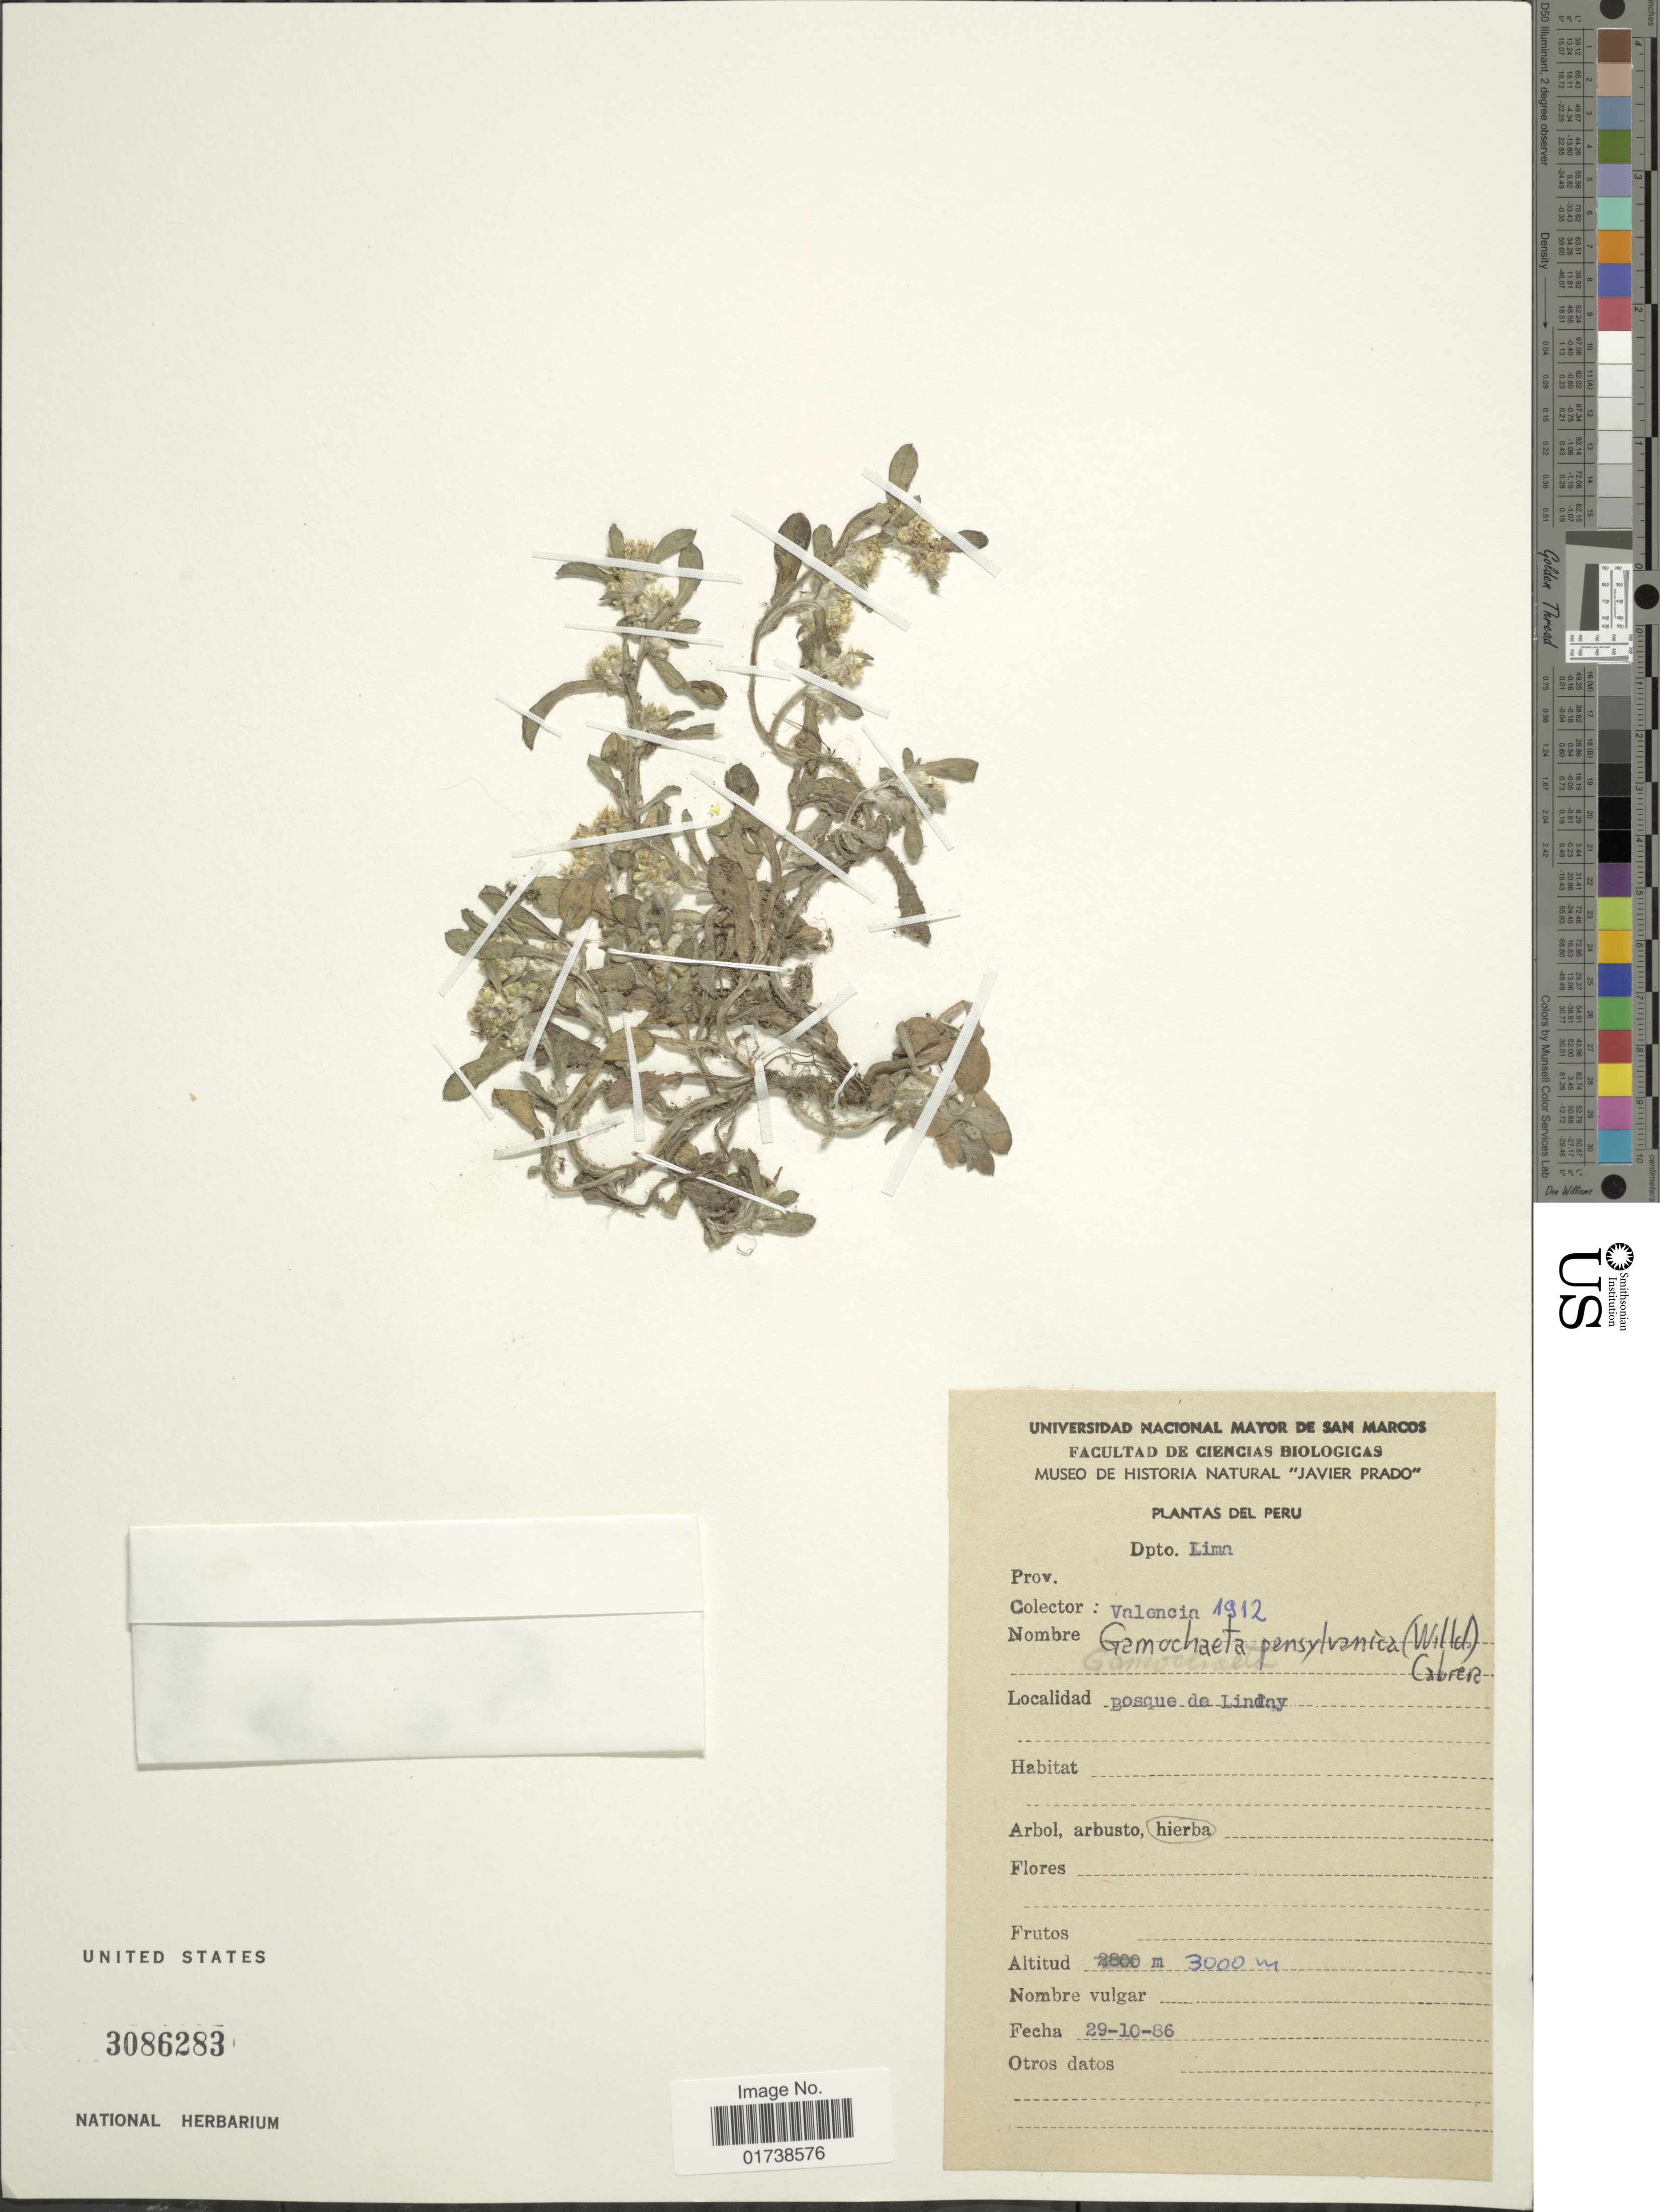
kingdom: Plantae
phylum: Tracheophyta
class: Magnoliopsida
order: Asterales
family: Asteraceae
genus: Gamochaeta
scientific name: Gamochaeta pensylvanica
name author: (Willd.) Cabrera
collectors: -. Valencia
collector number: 1912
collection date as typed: Transcribed d/m/y: 29/10/86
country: Peru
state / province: Lima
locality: Bosque de Linday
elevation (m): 3000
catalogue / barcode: US 3086283